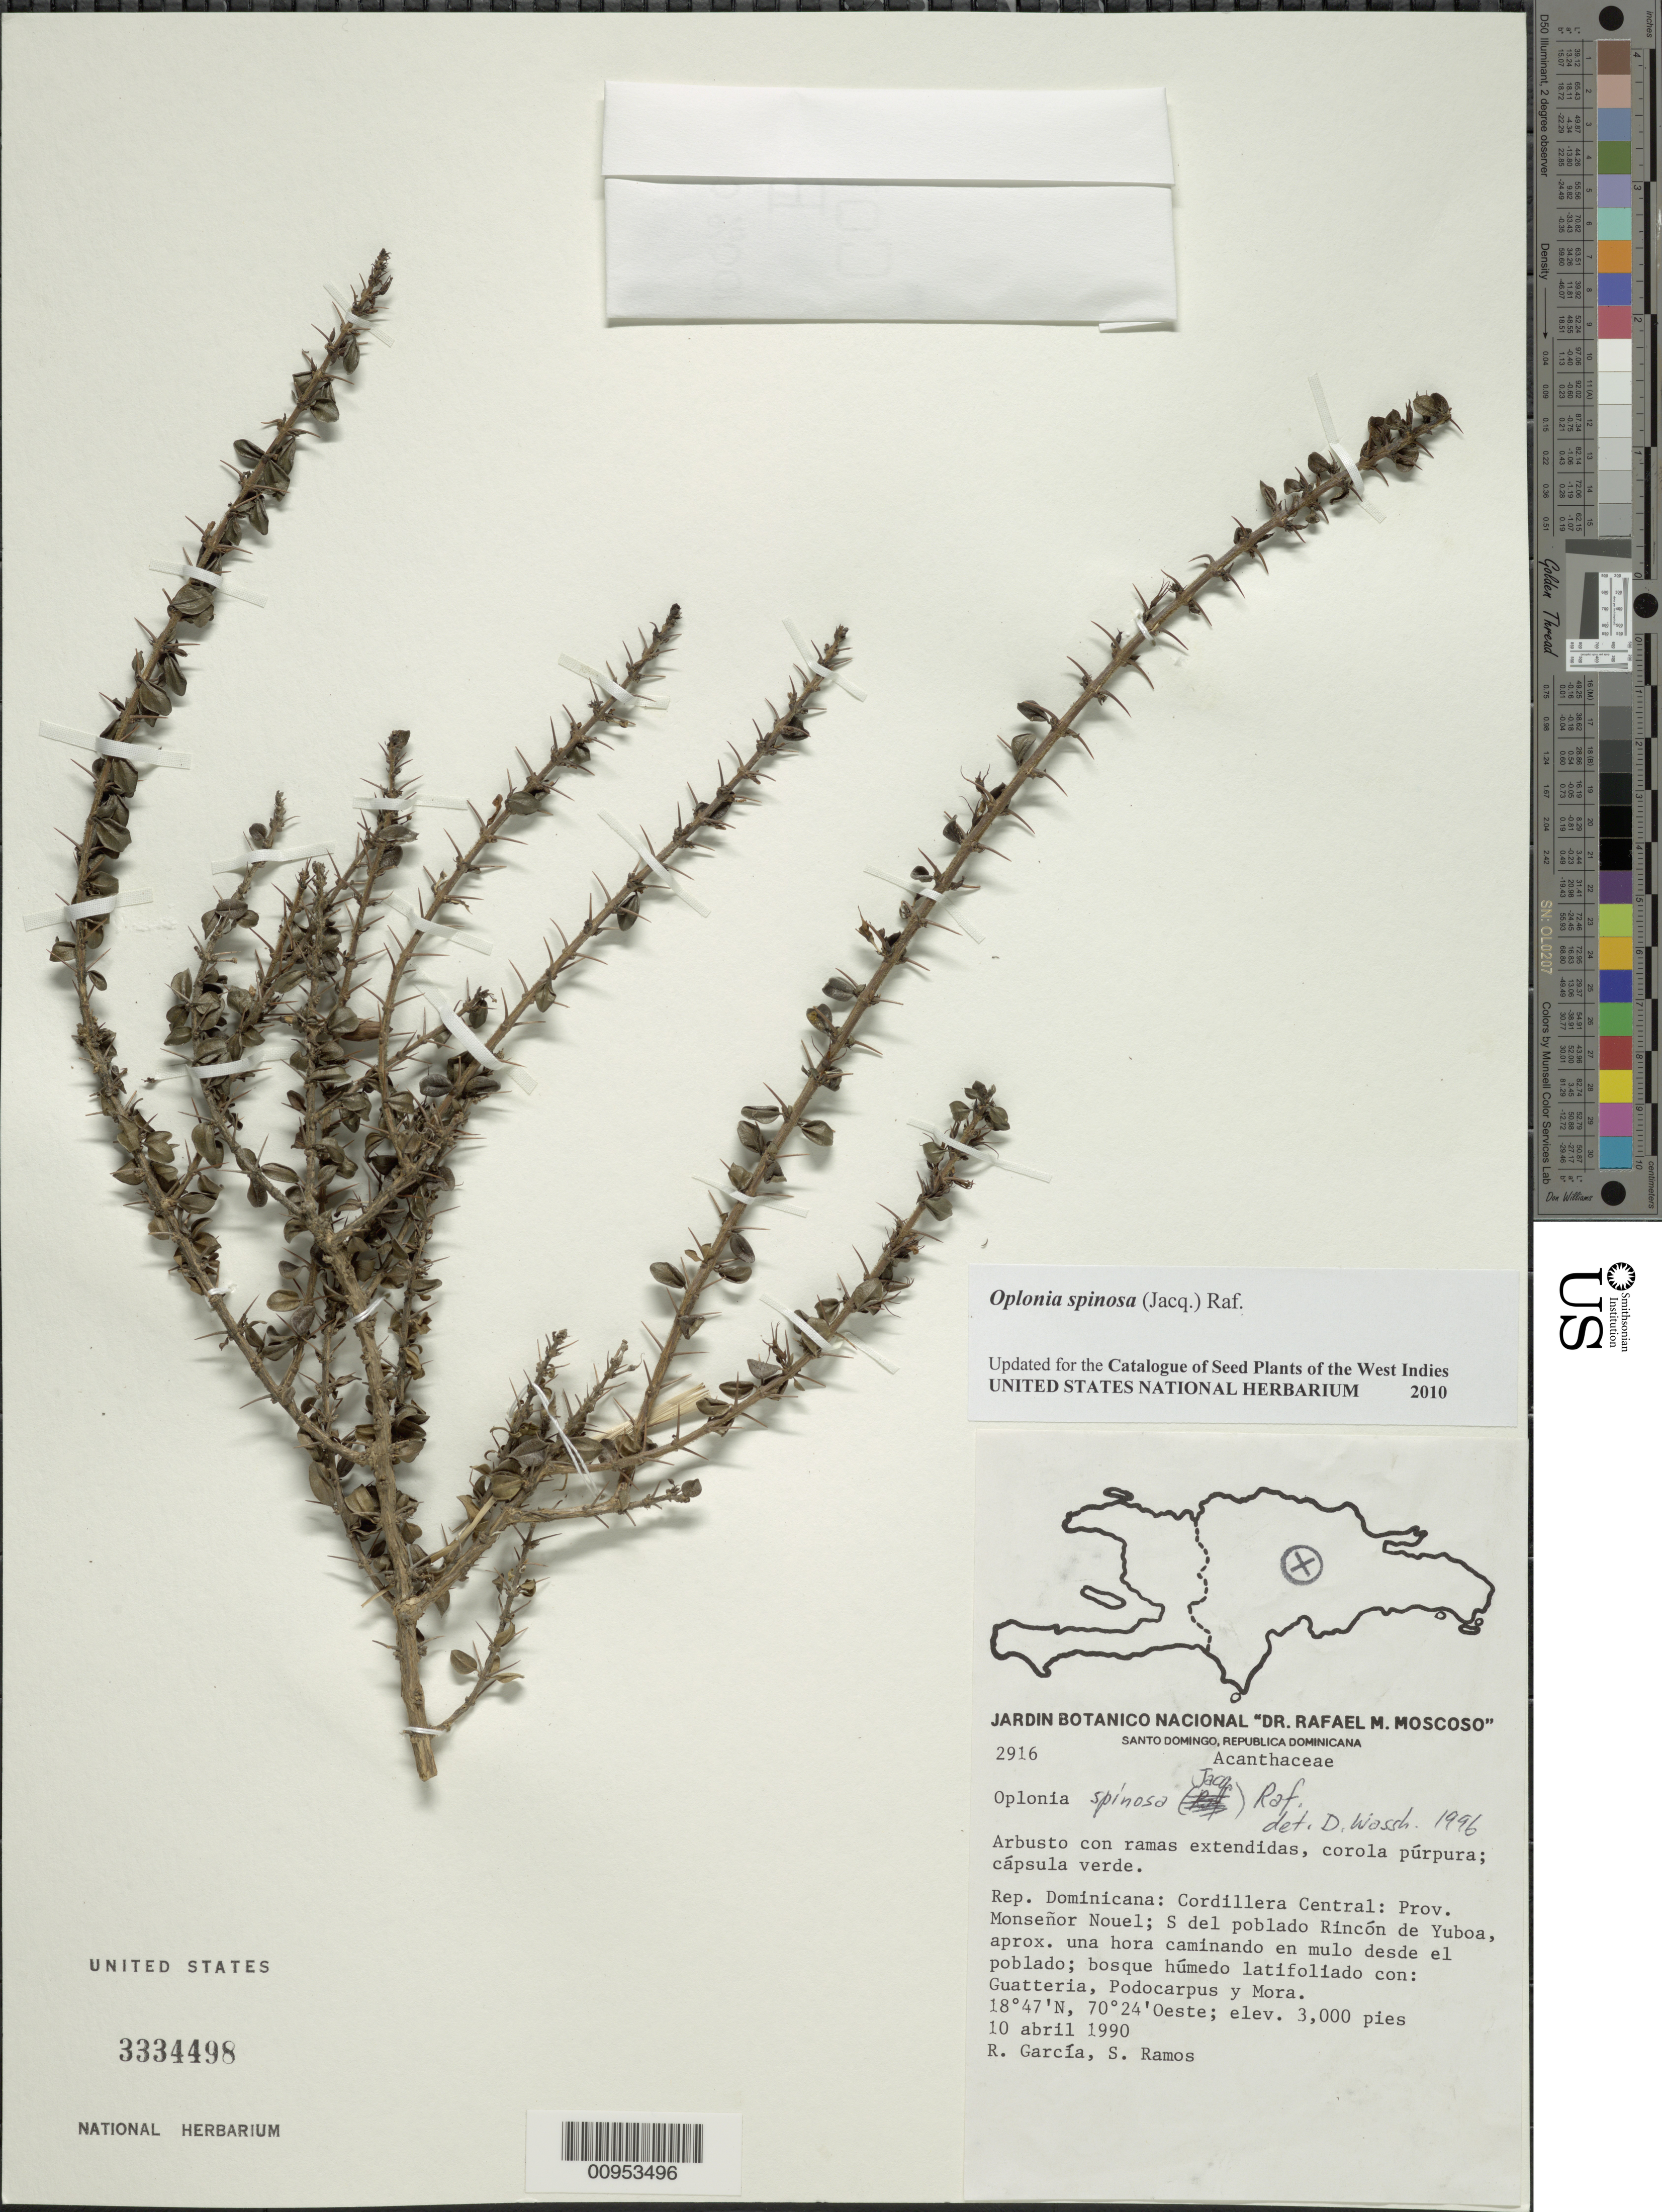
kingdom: Plantae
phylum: Tracheophyta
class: Magnoliopsida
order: Lamiales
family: Acanthaceae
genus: Oplonia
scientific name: Oplonia spinosa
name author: Raf.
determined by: Wasshausen, Dieter C., (BOT), Smithsonian Institution - National Museum of Natural History (UNITED STATES)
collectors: R. G. García & S. Ramos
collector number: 2916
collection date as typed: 10 Apr 1990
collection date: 1990-04-10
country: Dominican Republic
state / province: Monseñor Nouel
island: Hispaniola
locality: Cordillera Central, S del poblado Rincón de Yuboa, aprox. una hora caminando en mulo desde el poblado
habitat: Bosque húmido latifoliado con Guatteria, Podocarpus y Mora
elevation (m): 914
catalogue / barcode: US 3334498